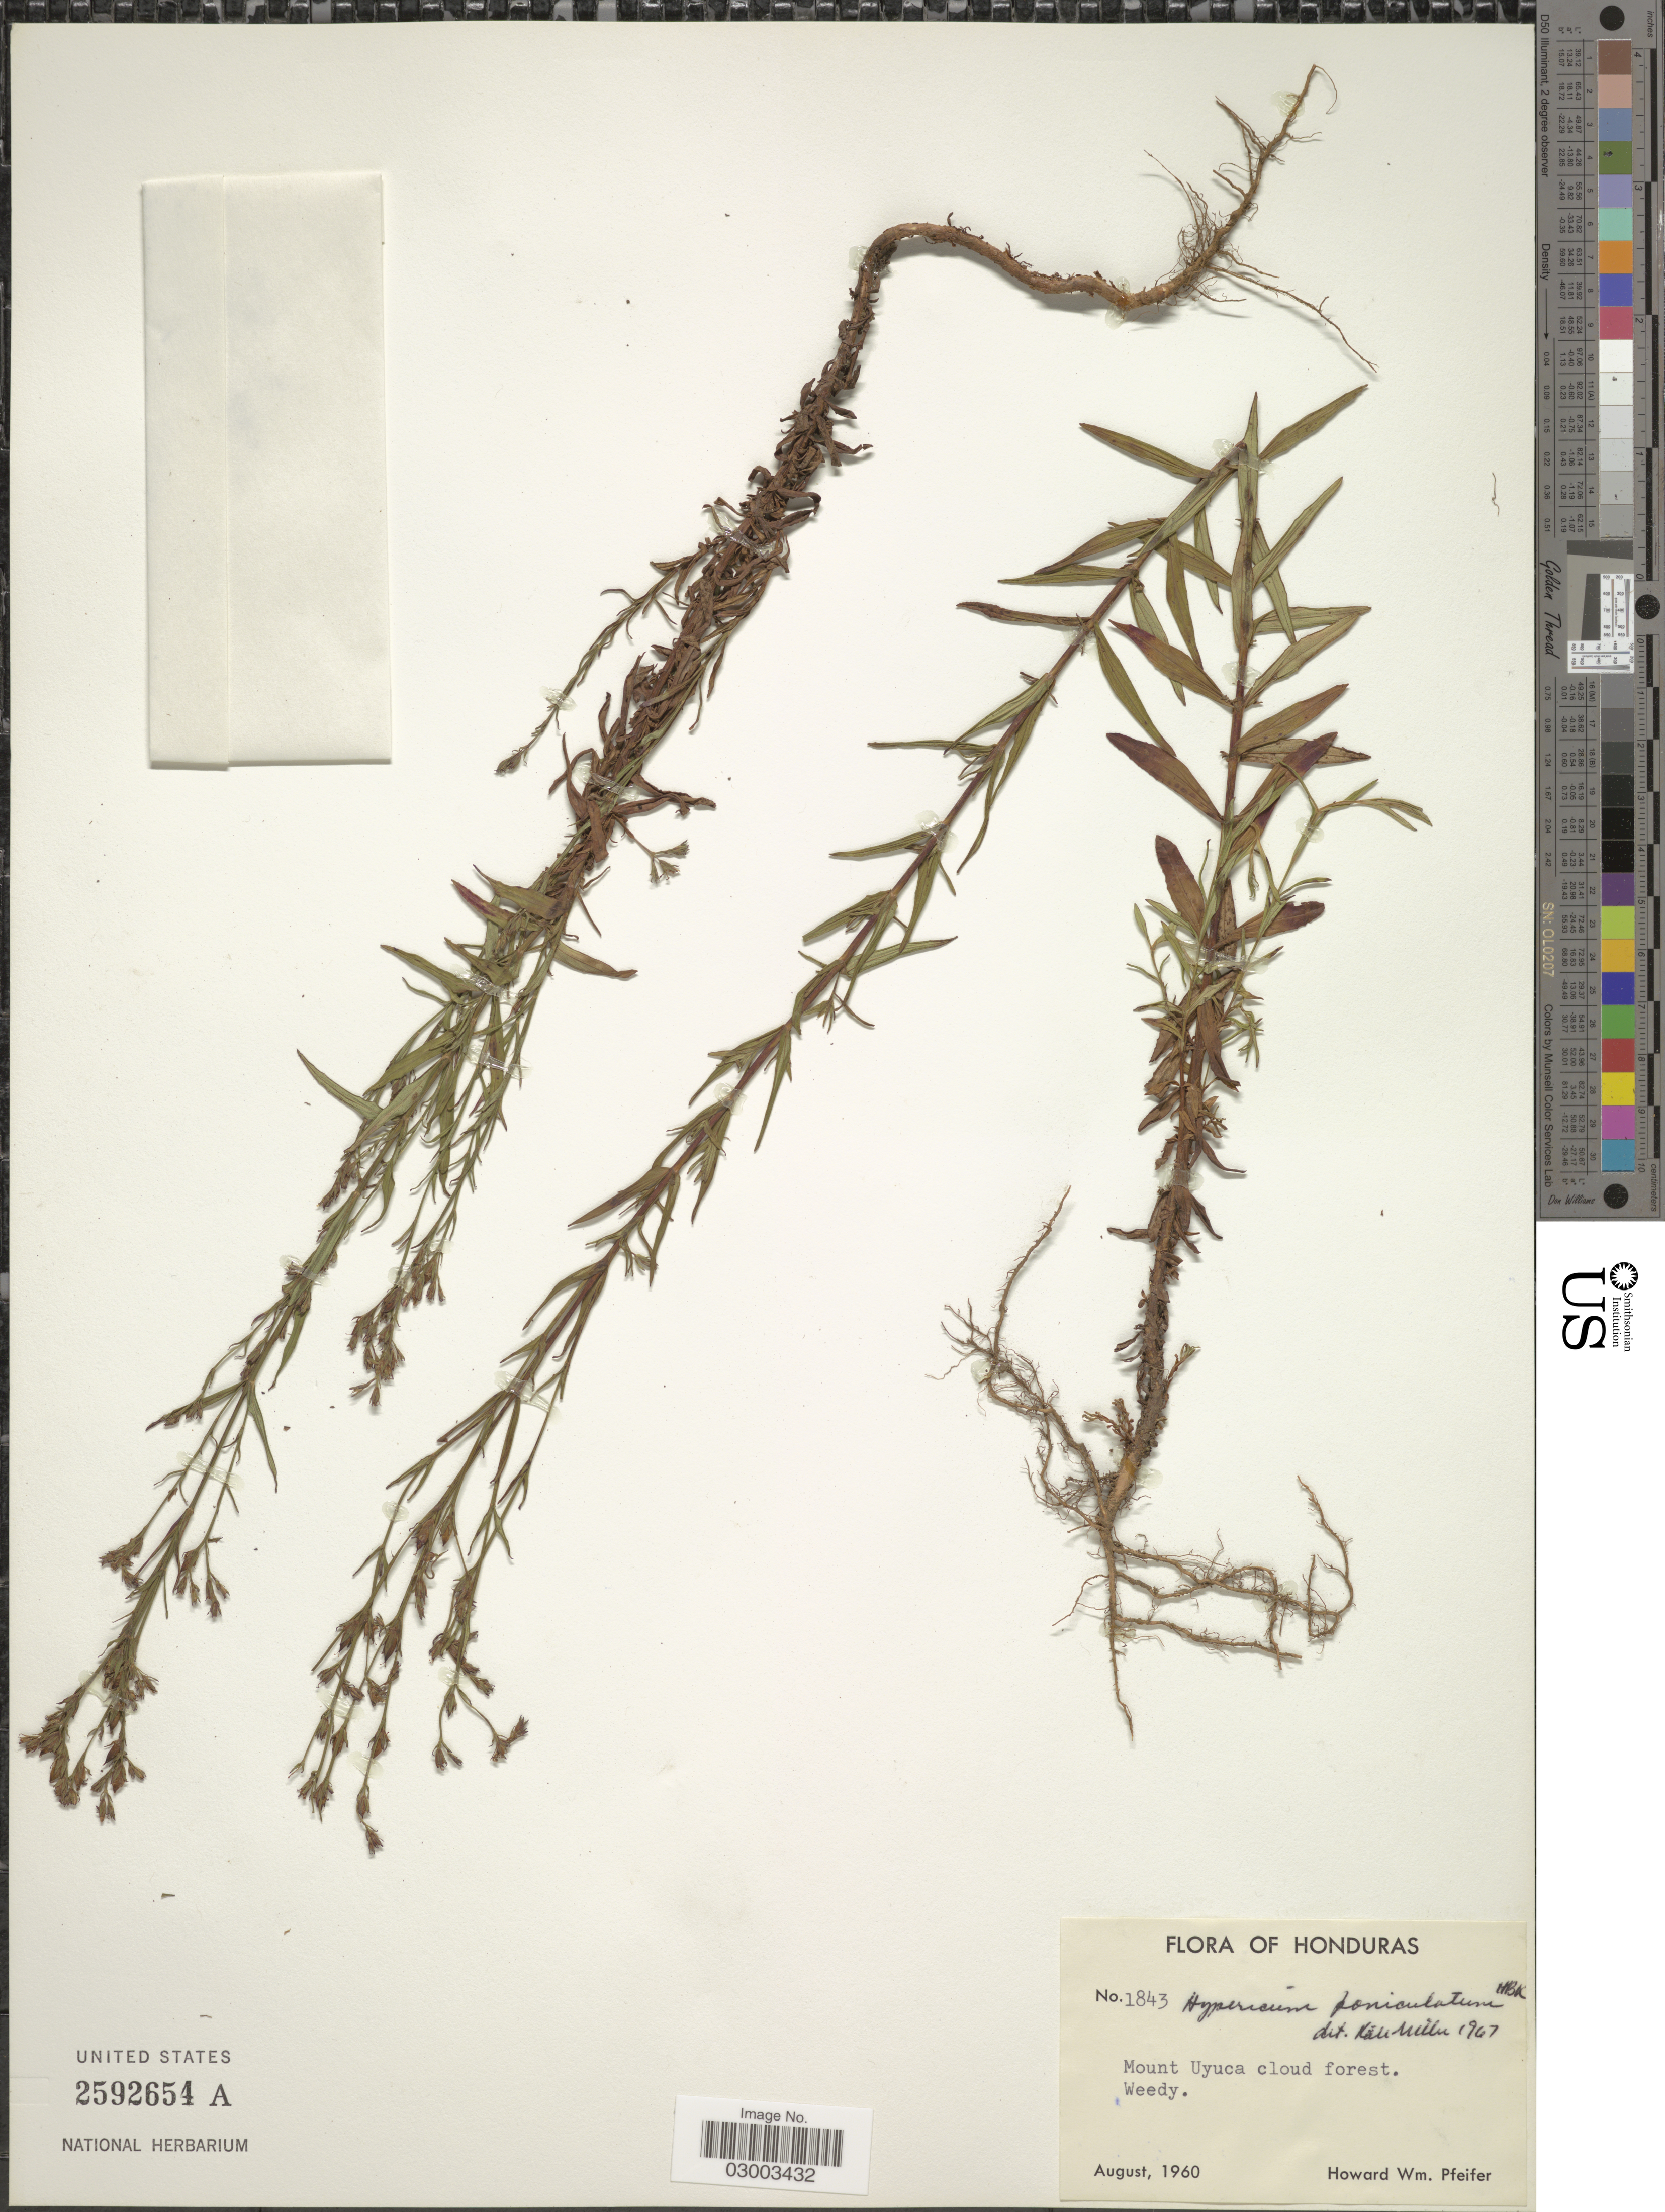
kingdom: Plantae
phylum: Tracheophyta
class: Magnoliopsida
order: Malpighiales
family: Hypericaceae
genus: Hypericum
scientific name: Hypericum silenoides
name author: Juss.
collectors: H. W. Pfeifer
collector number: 1843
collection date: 1960-08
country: Honduras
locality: Mount Uyuca cloud forest.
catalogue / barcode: US 2592654A